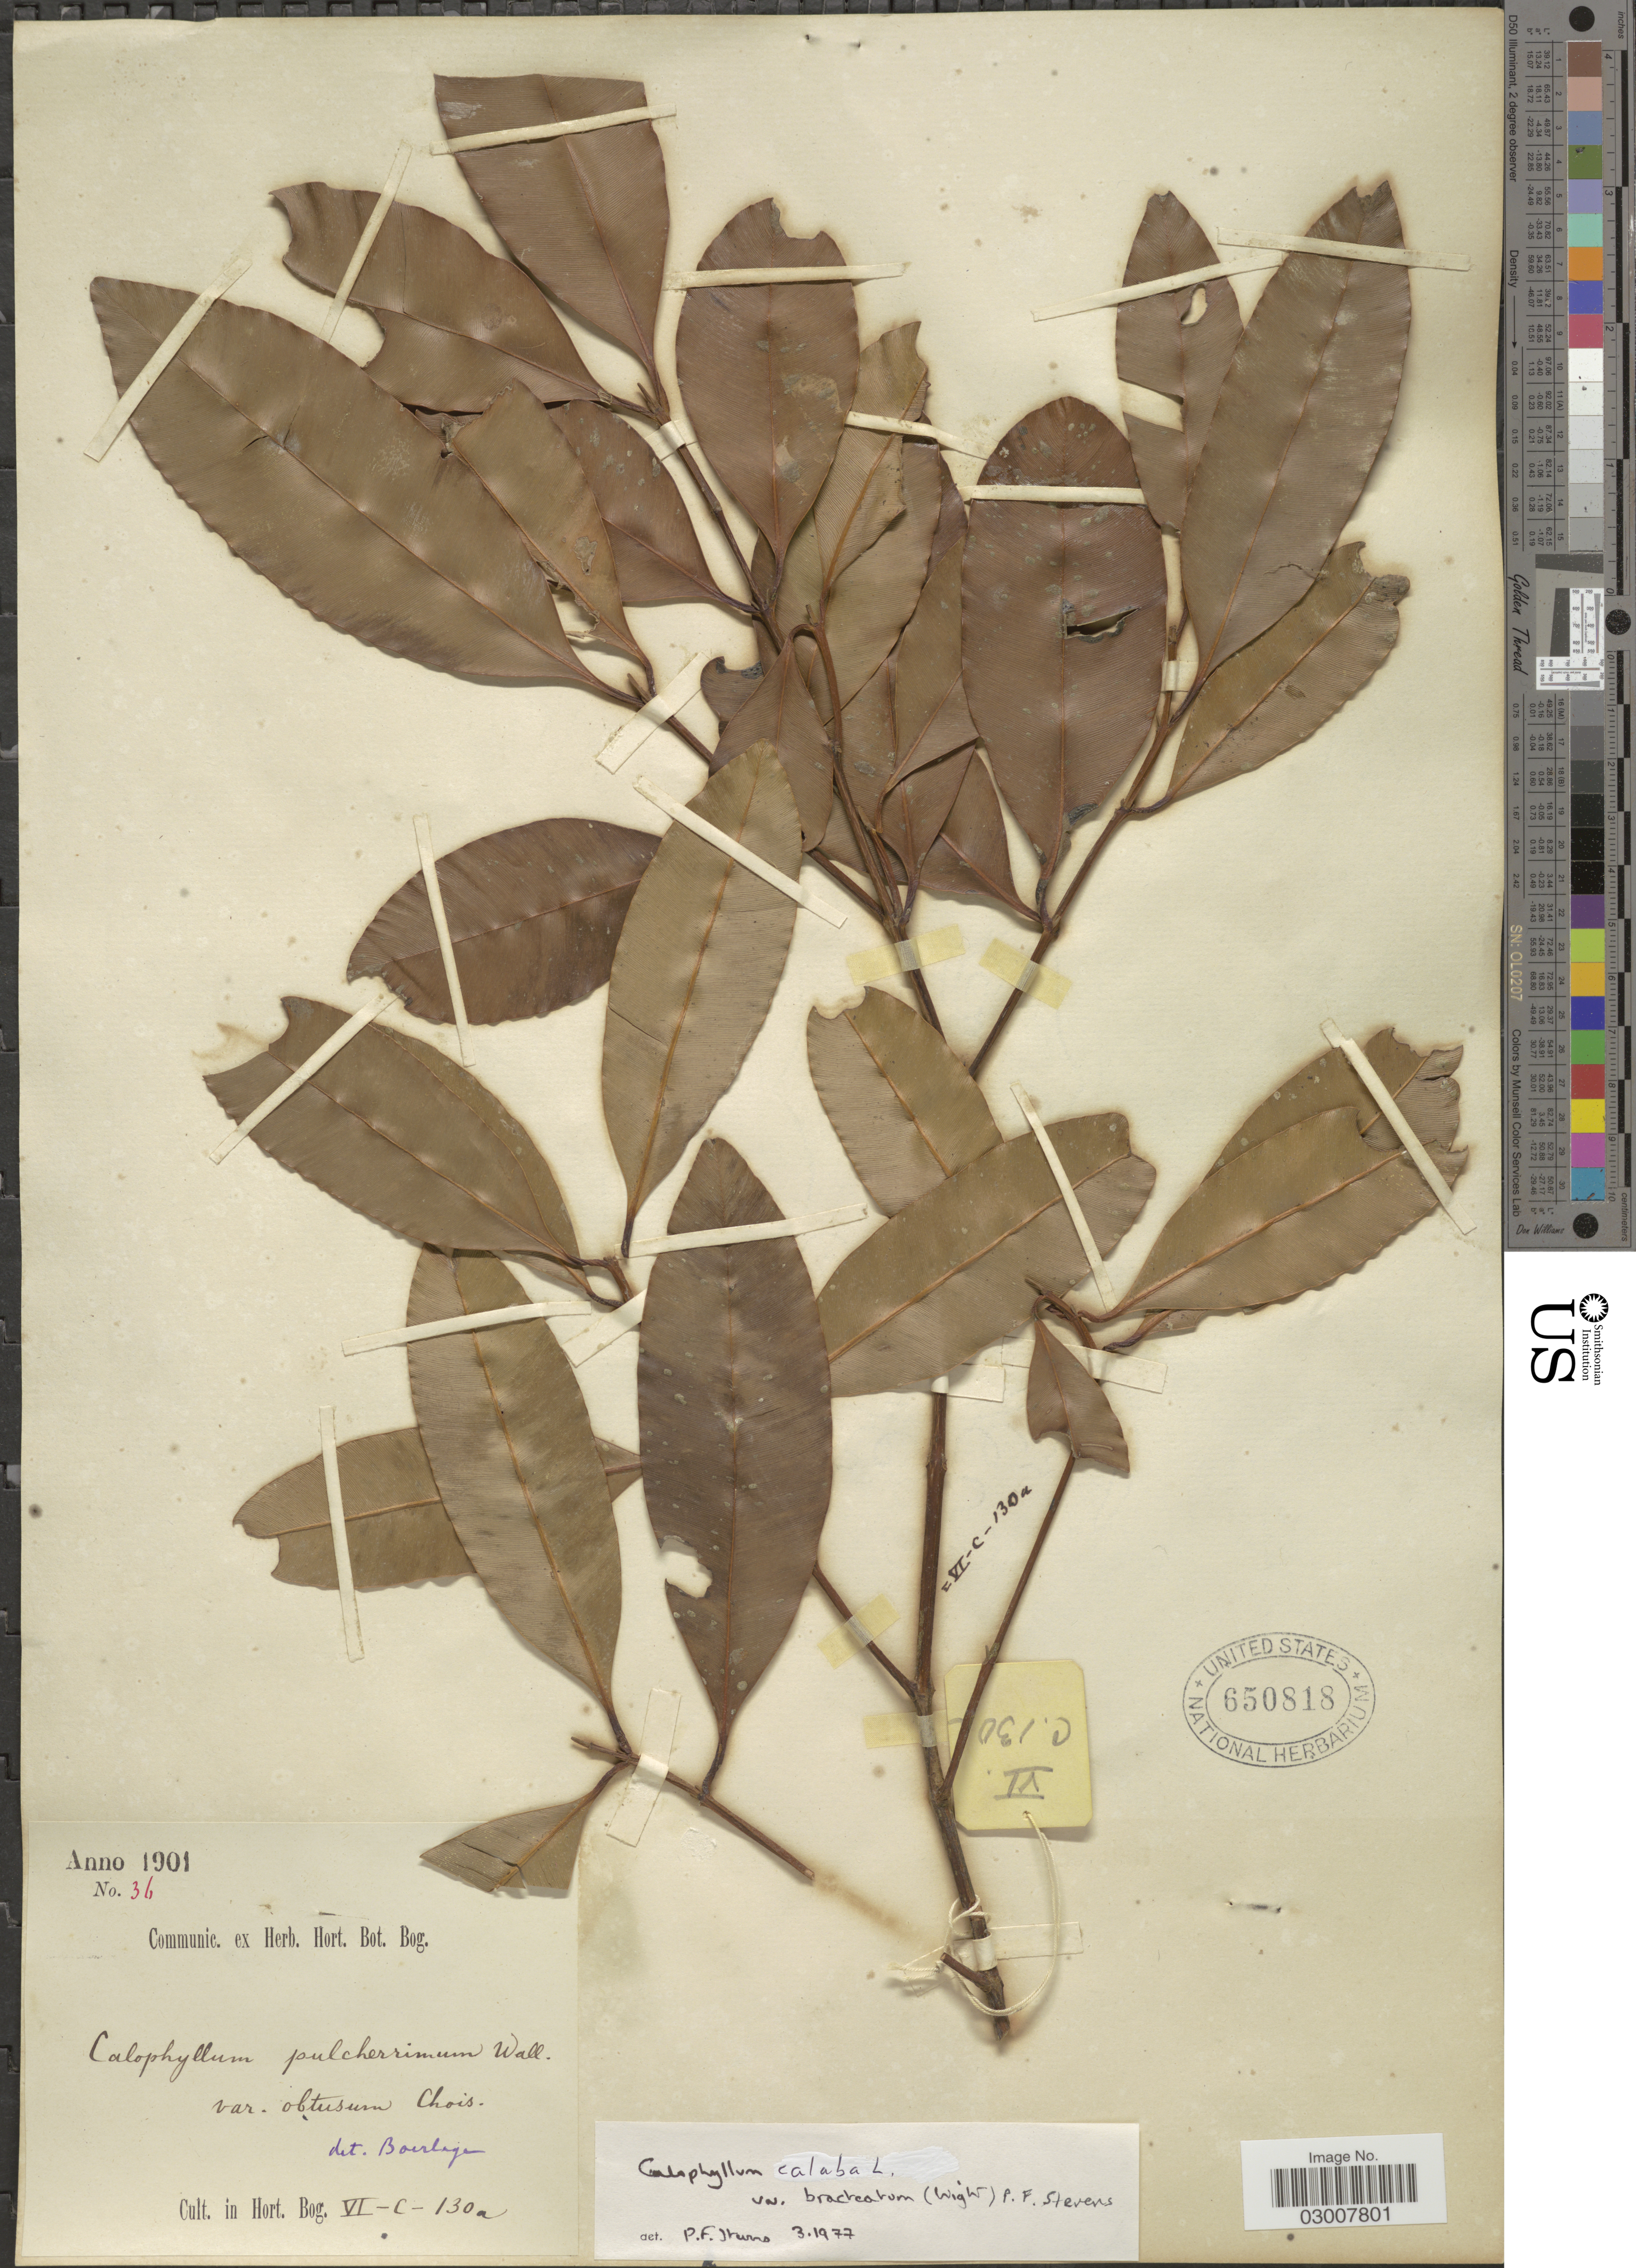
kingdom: Plantae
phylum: Tracheophyta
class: Magnoliopsida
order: Malpighiales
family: Calophyllaceae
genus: Calophyllum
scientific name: Calophyllum calaba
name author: L.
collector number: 36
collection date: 1901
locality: In Hort. Bog. VI-c-130a [unsure placement]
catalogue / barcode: US 650818